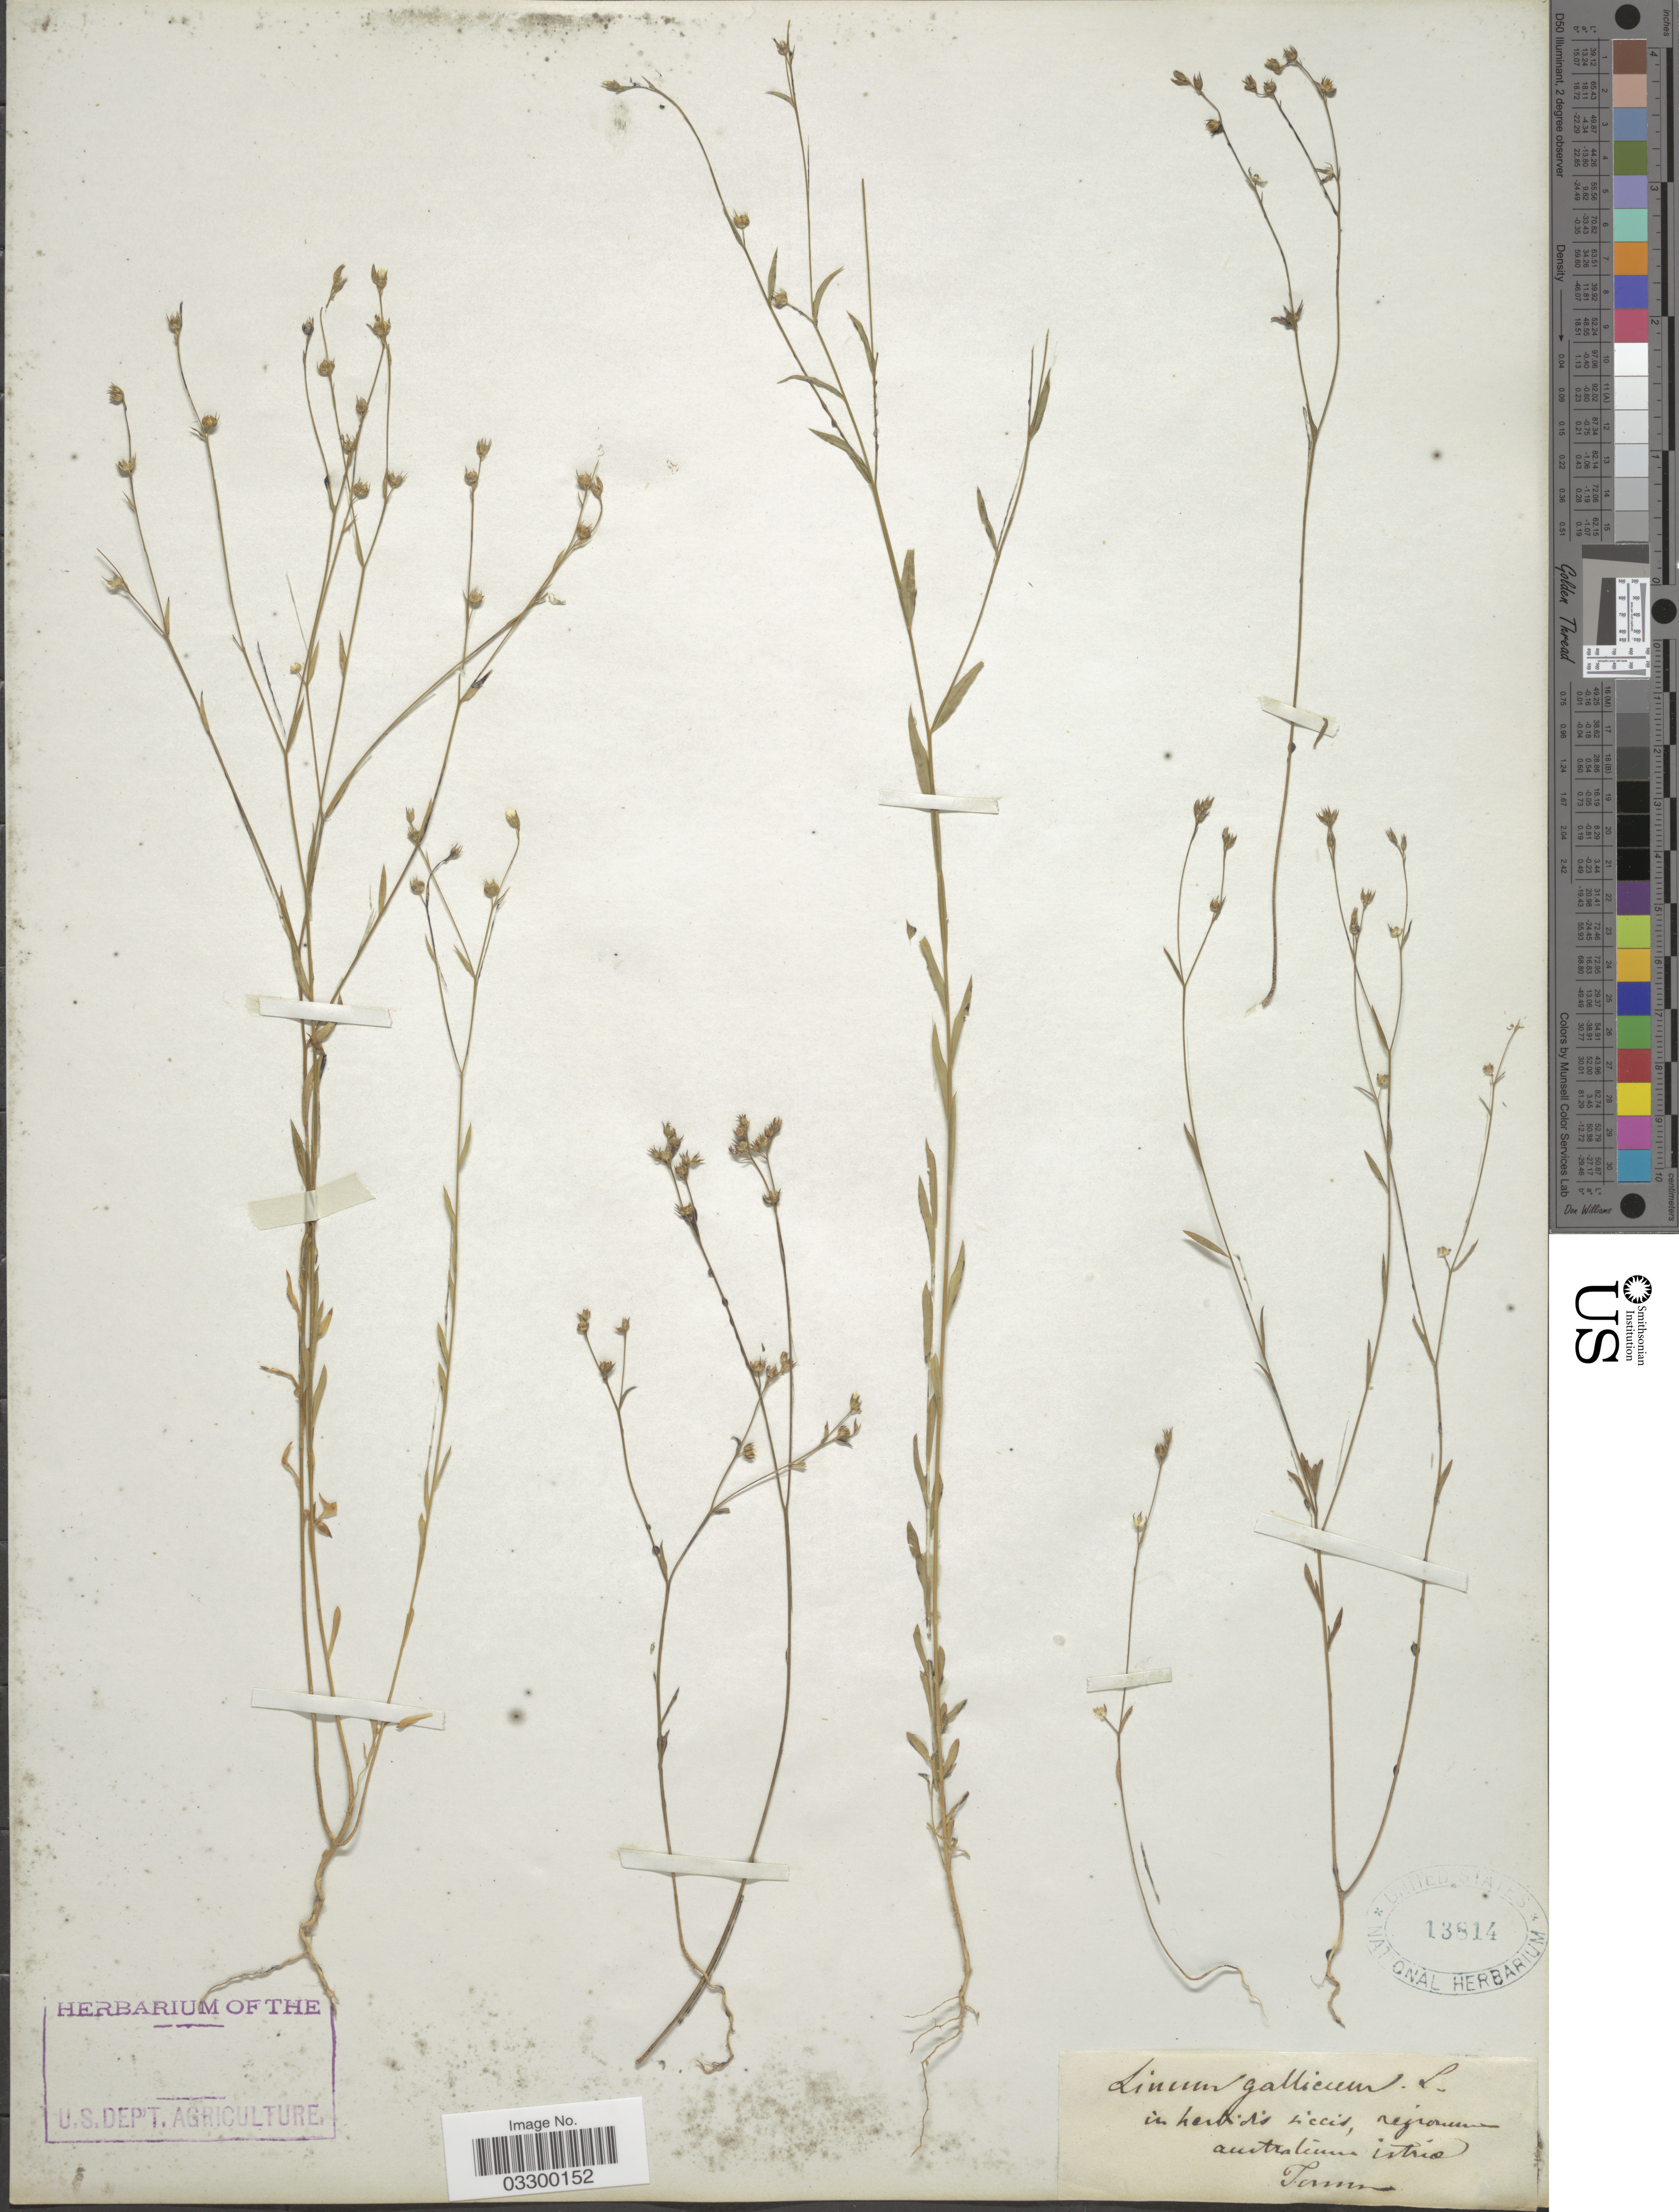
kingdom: Plantae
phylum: Tracheophyta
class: Magnoliopsida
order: Malpighiales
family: Linaceae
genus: Linum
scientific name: Linum gallicum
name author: L.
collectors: Temu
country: Italy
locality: In herbidis [interpreted] siccis, regionem austra lieux istria.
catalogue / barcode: US 13814